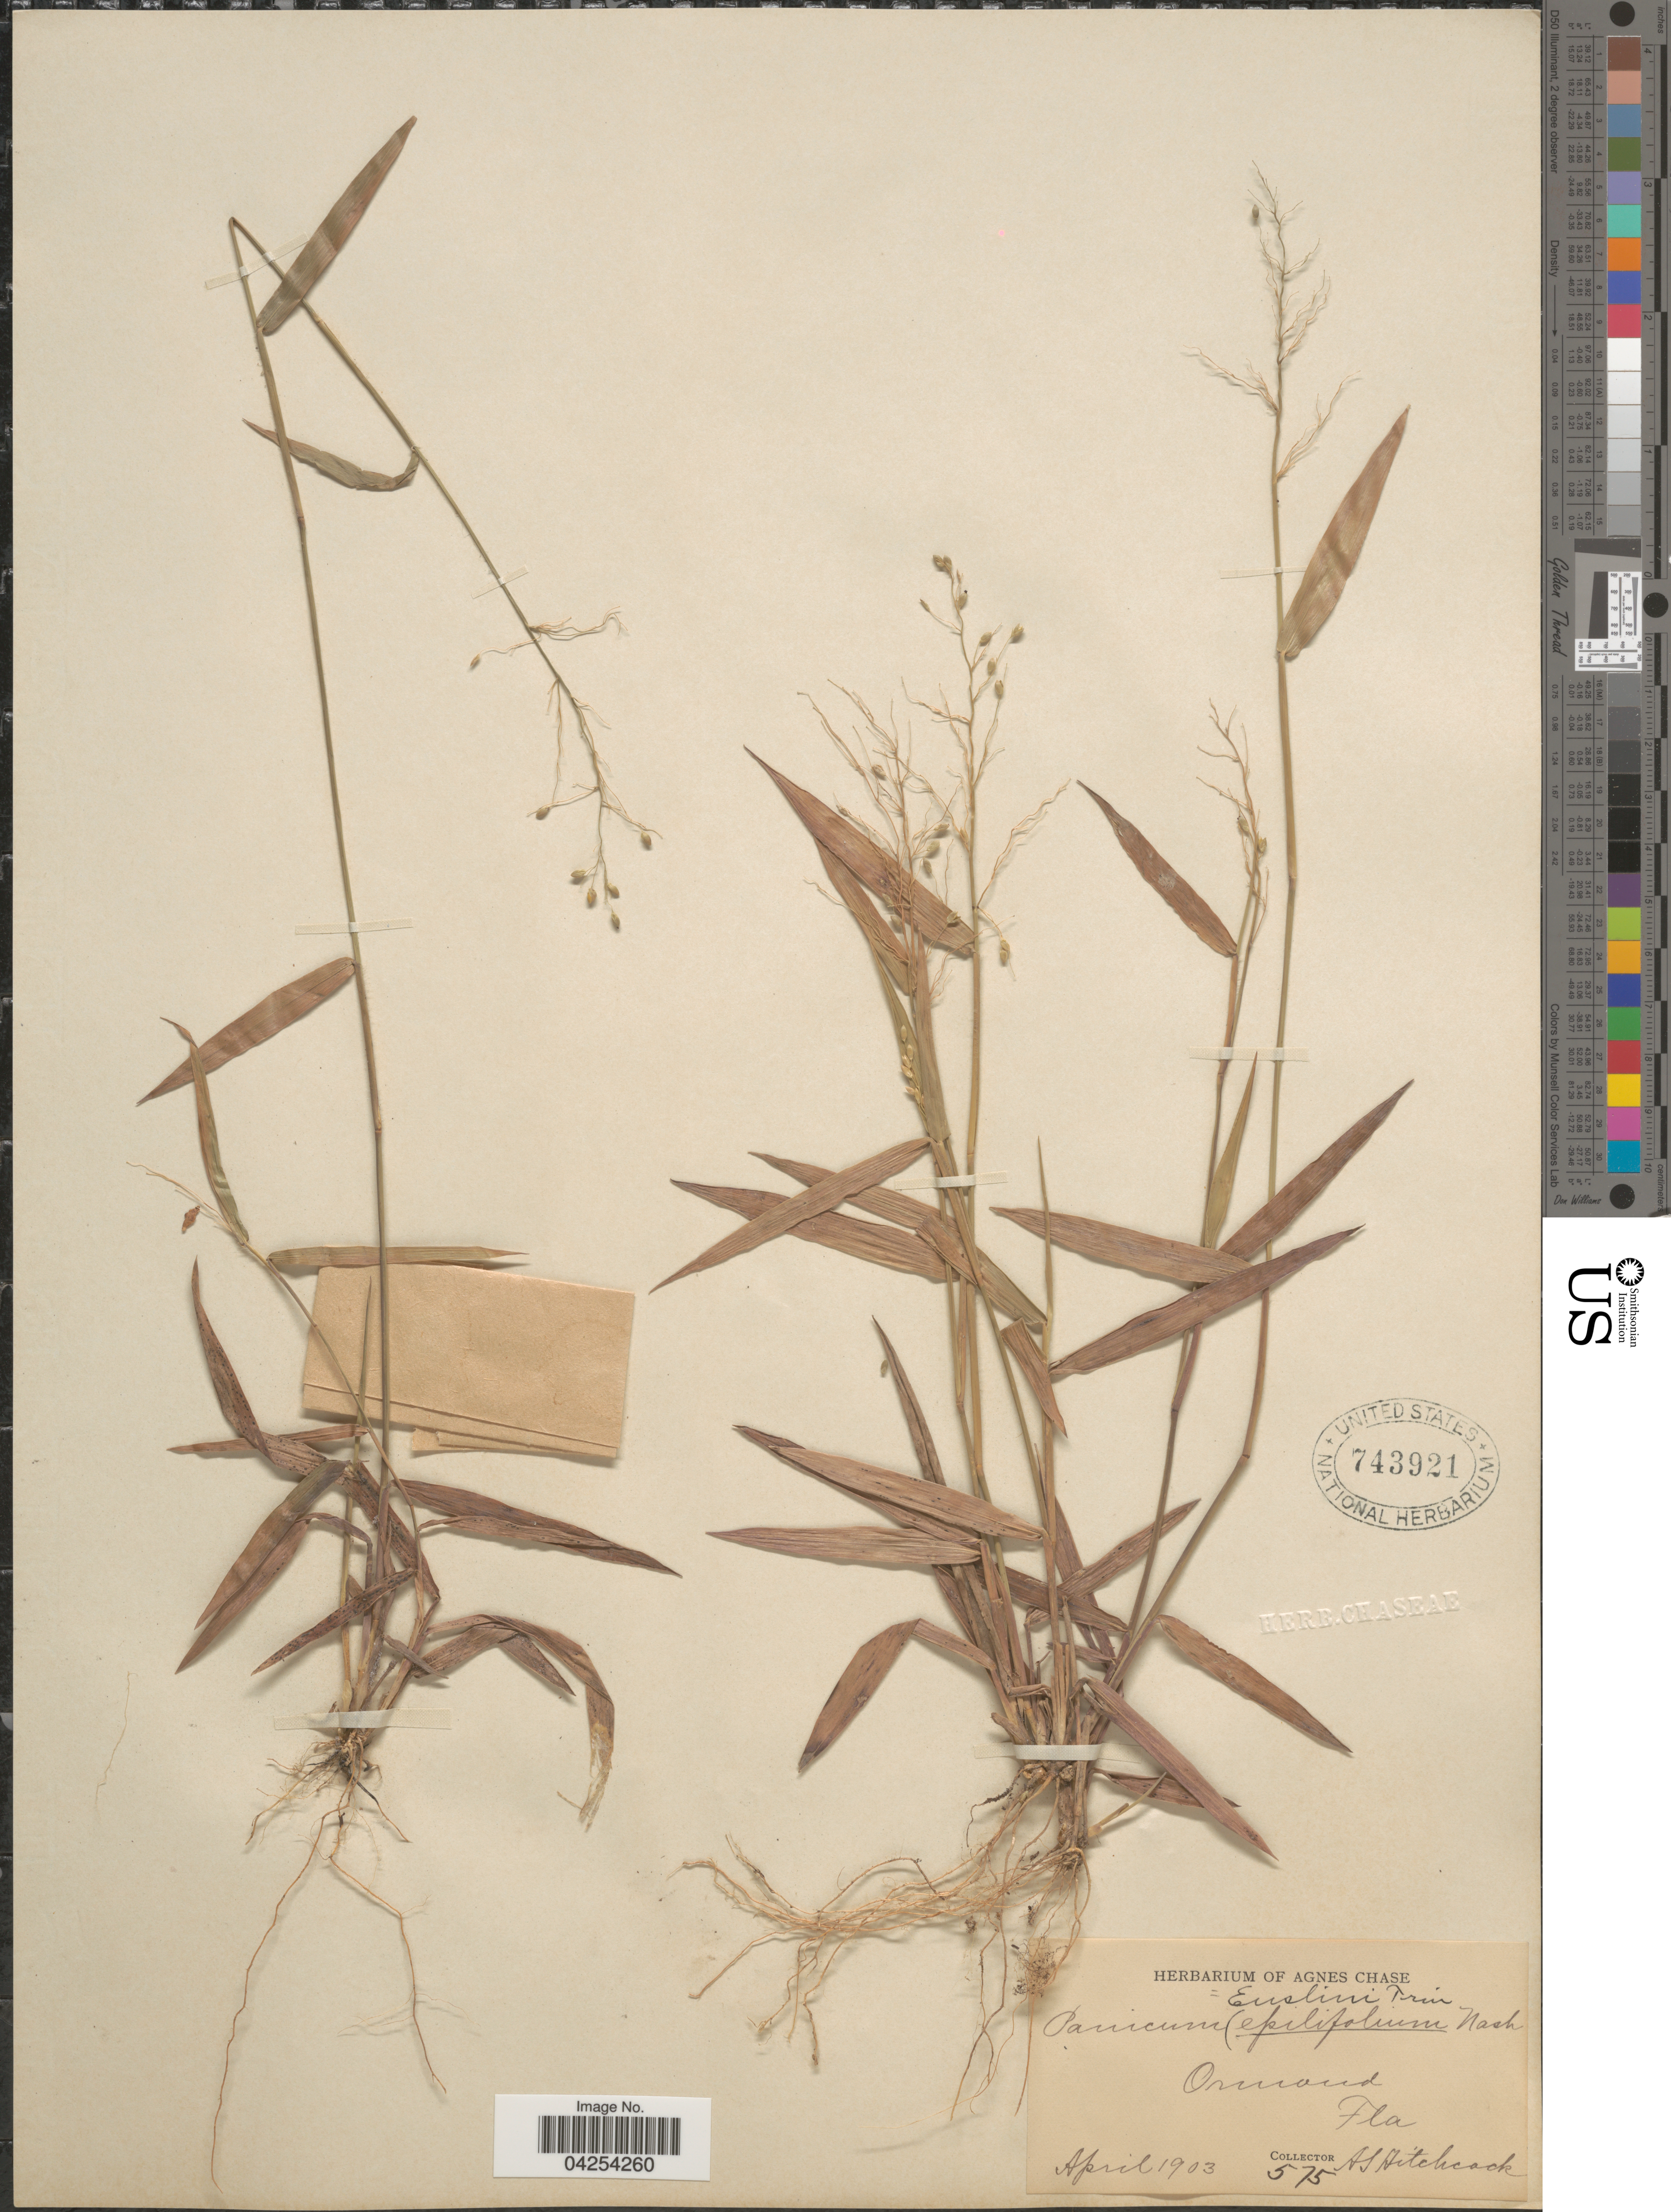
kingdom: Plantae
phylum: Tracheophyta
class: Liliopsida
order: Poales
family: Poaceae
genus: Dichanthelium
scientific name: Dichanthelium commutatum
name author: (Schult.) Gould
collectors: A. S. Hitchcock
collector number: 575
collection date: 1903-04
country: United States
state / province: Florida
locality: Ormond.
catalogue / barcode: US 743921